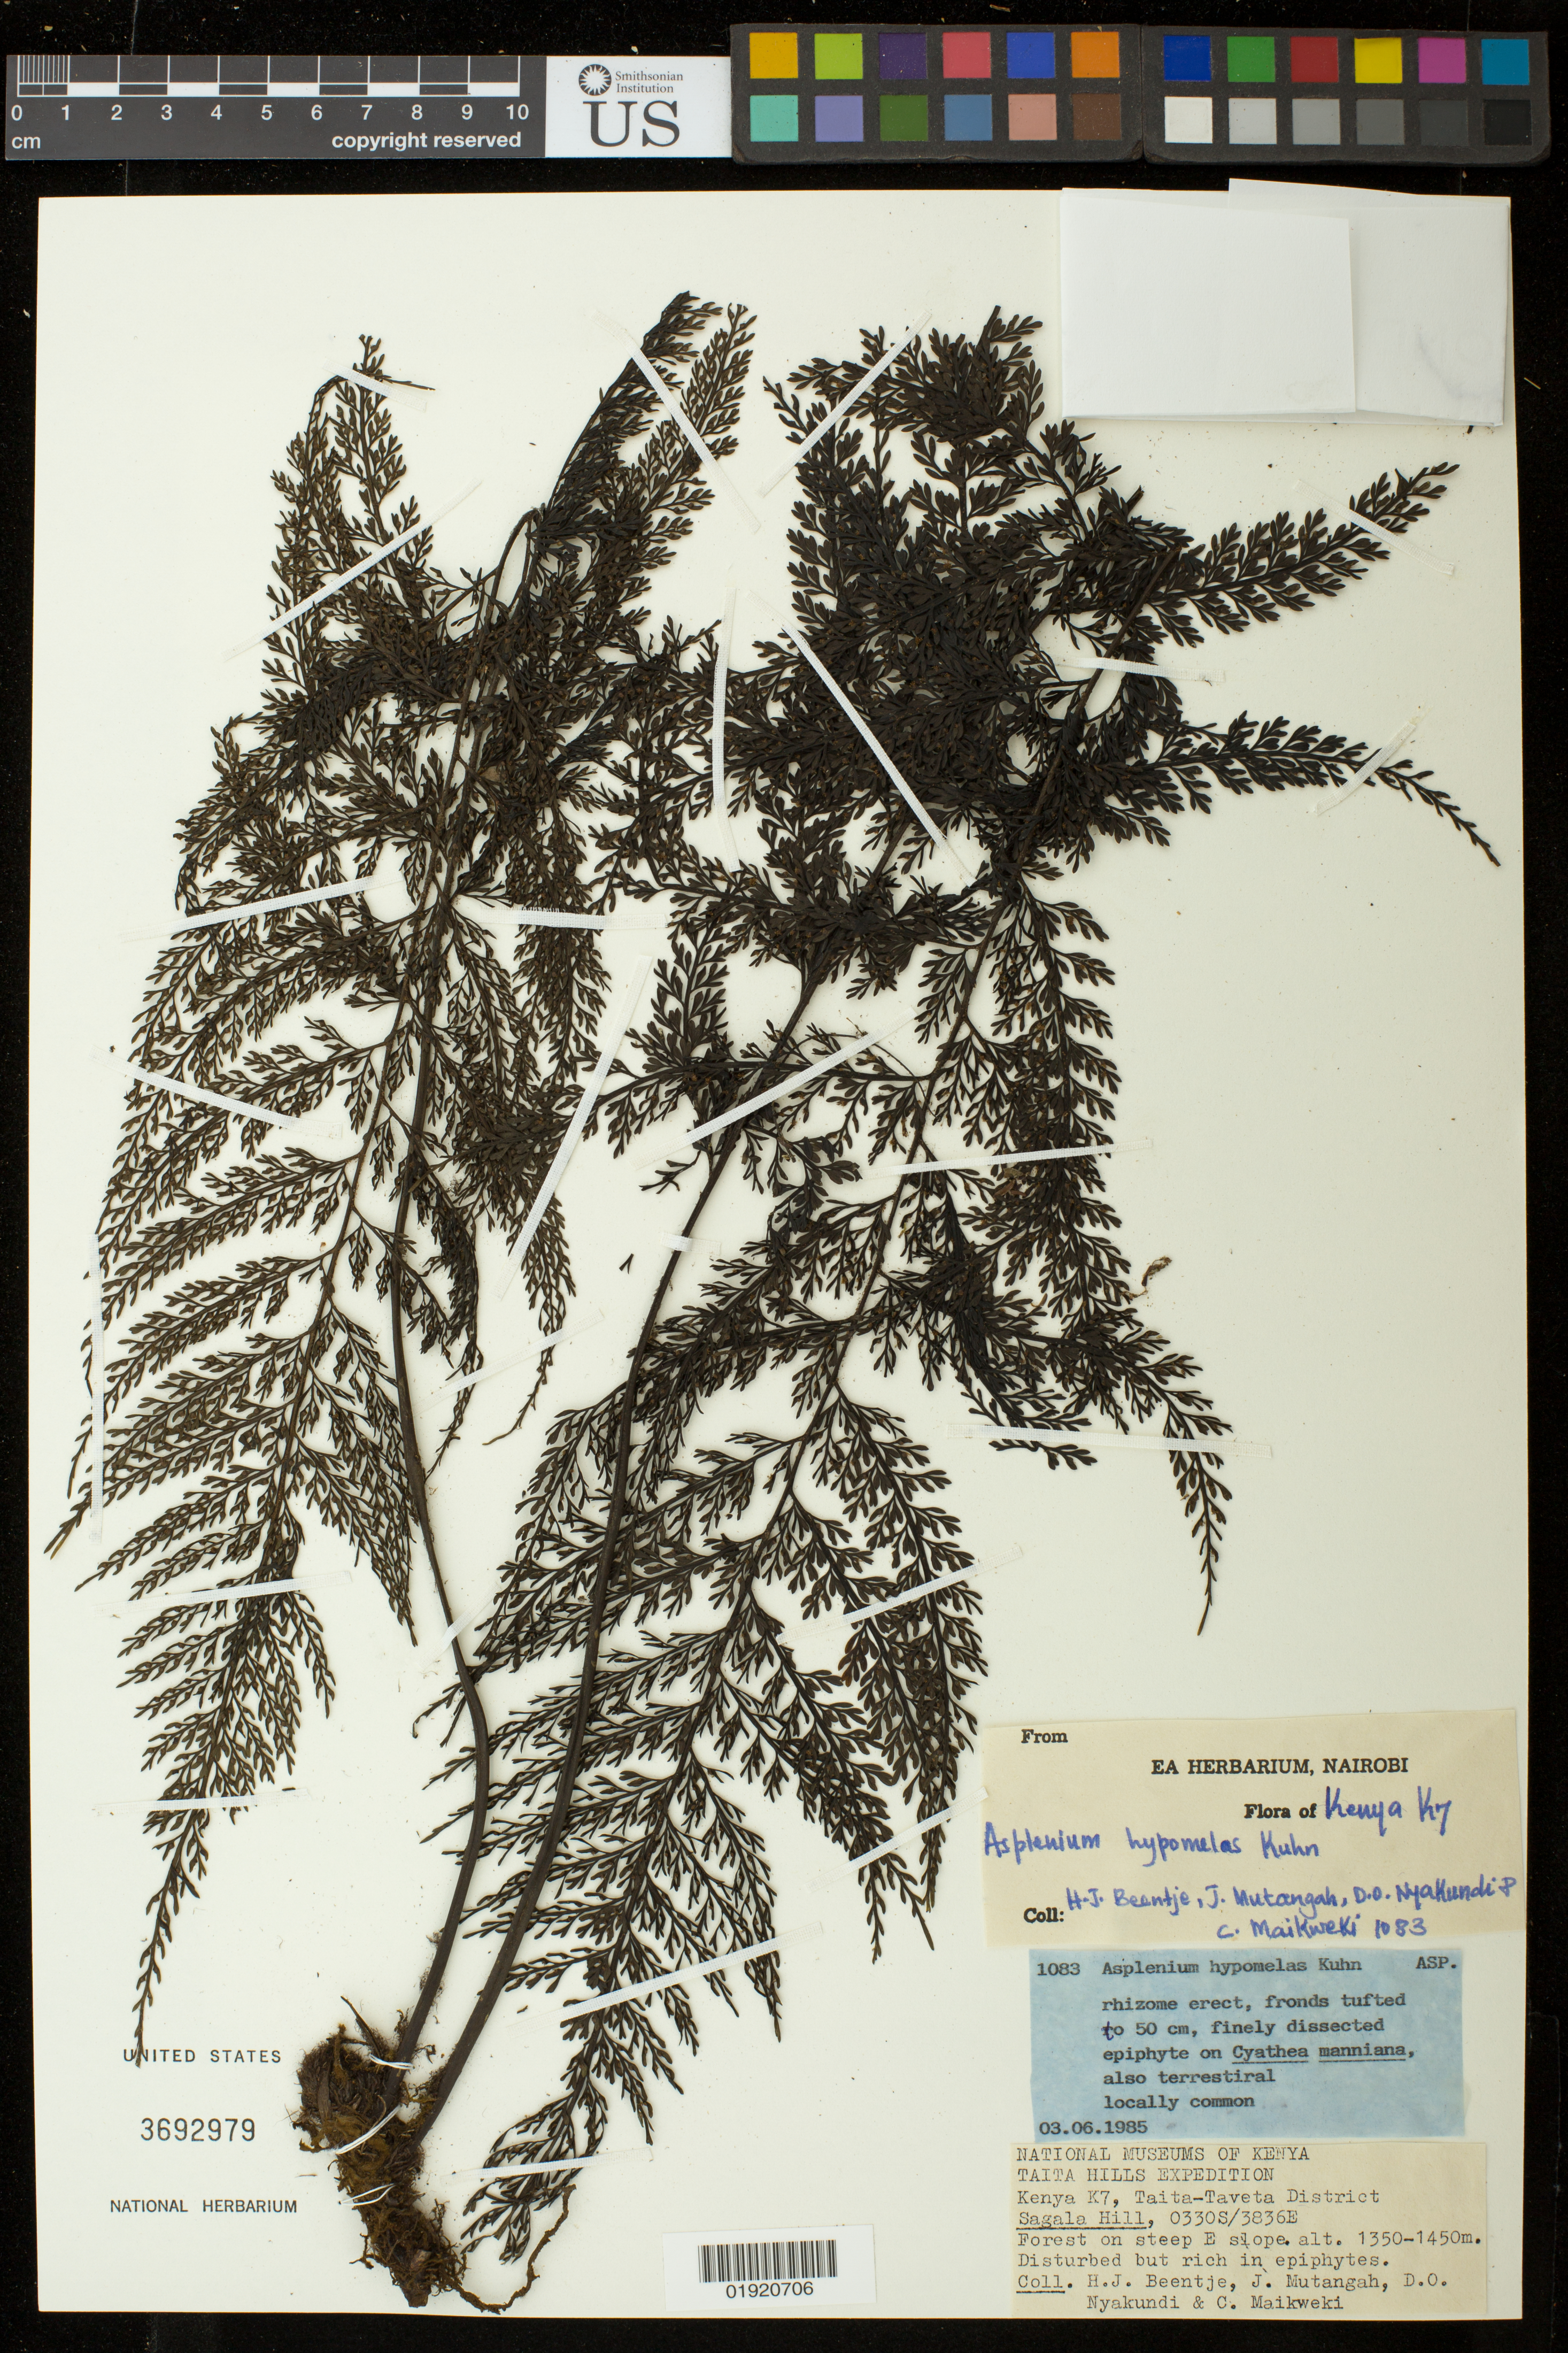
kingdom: Plantae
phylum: Tracheophyta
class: Polypodiopsida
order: Polypodiales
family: Aspleniaceae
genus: Asplenium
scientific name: Asplenium hypomelas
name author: Kuhn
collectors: H. J. Beentje, J. Mutangah, D. Nyakundi & C. Maikweki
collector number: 1083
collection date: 1985-06-03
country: Kenya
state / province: Taita Taveta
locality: Kenya K7, Taita-Taveta District. Taita Hills. Sagala Hill.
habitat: Forest on steep E slope. Disturbed but rich in epiphytes.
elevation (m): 1350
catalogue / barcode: US 3692979